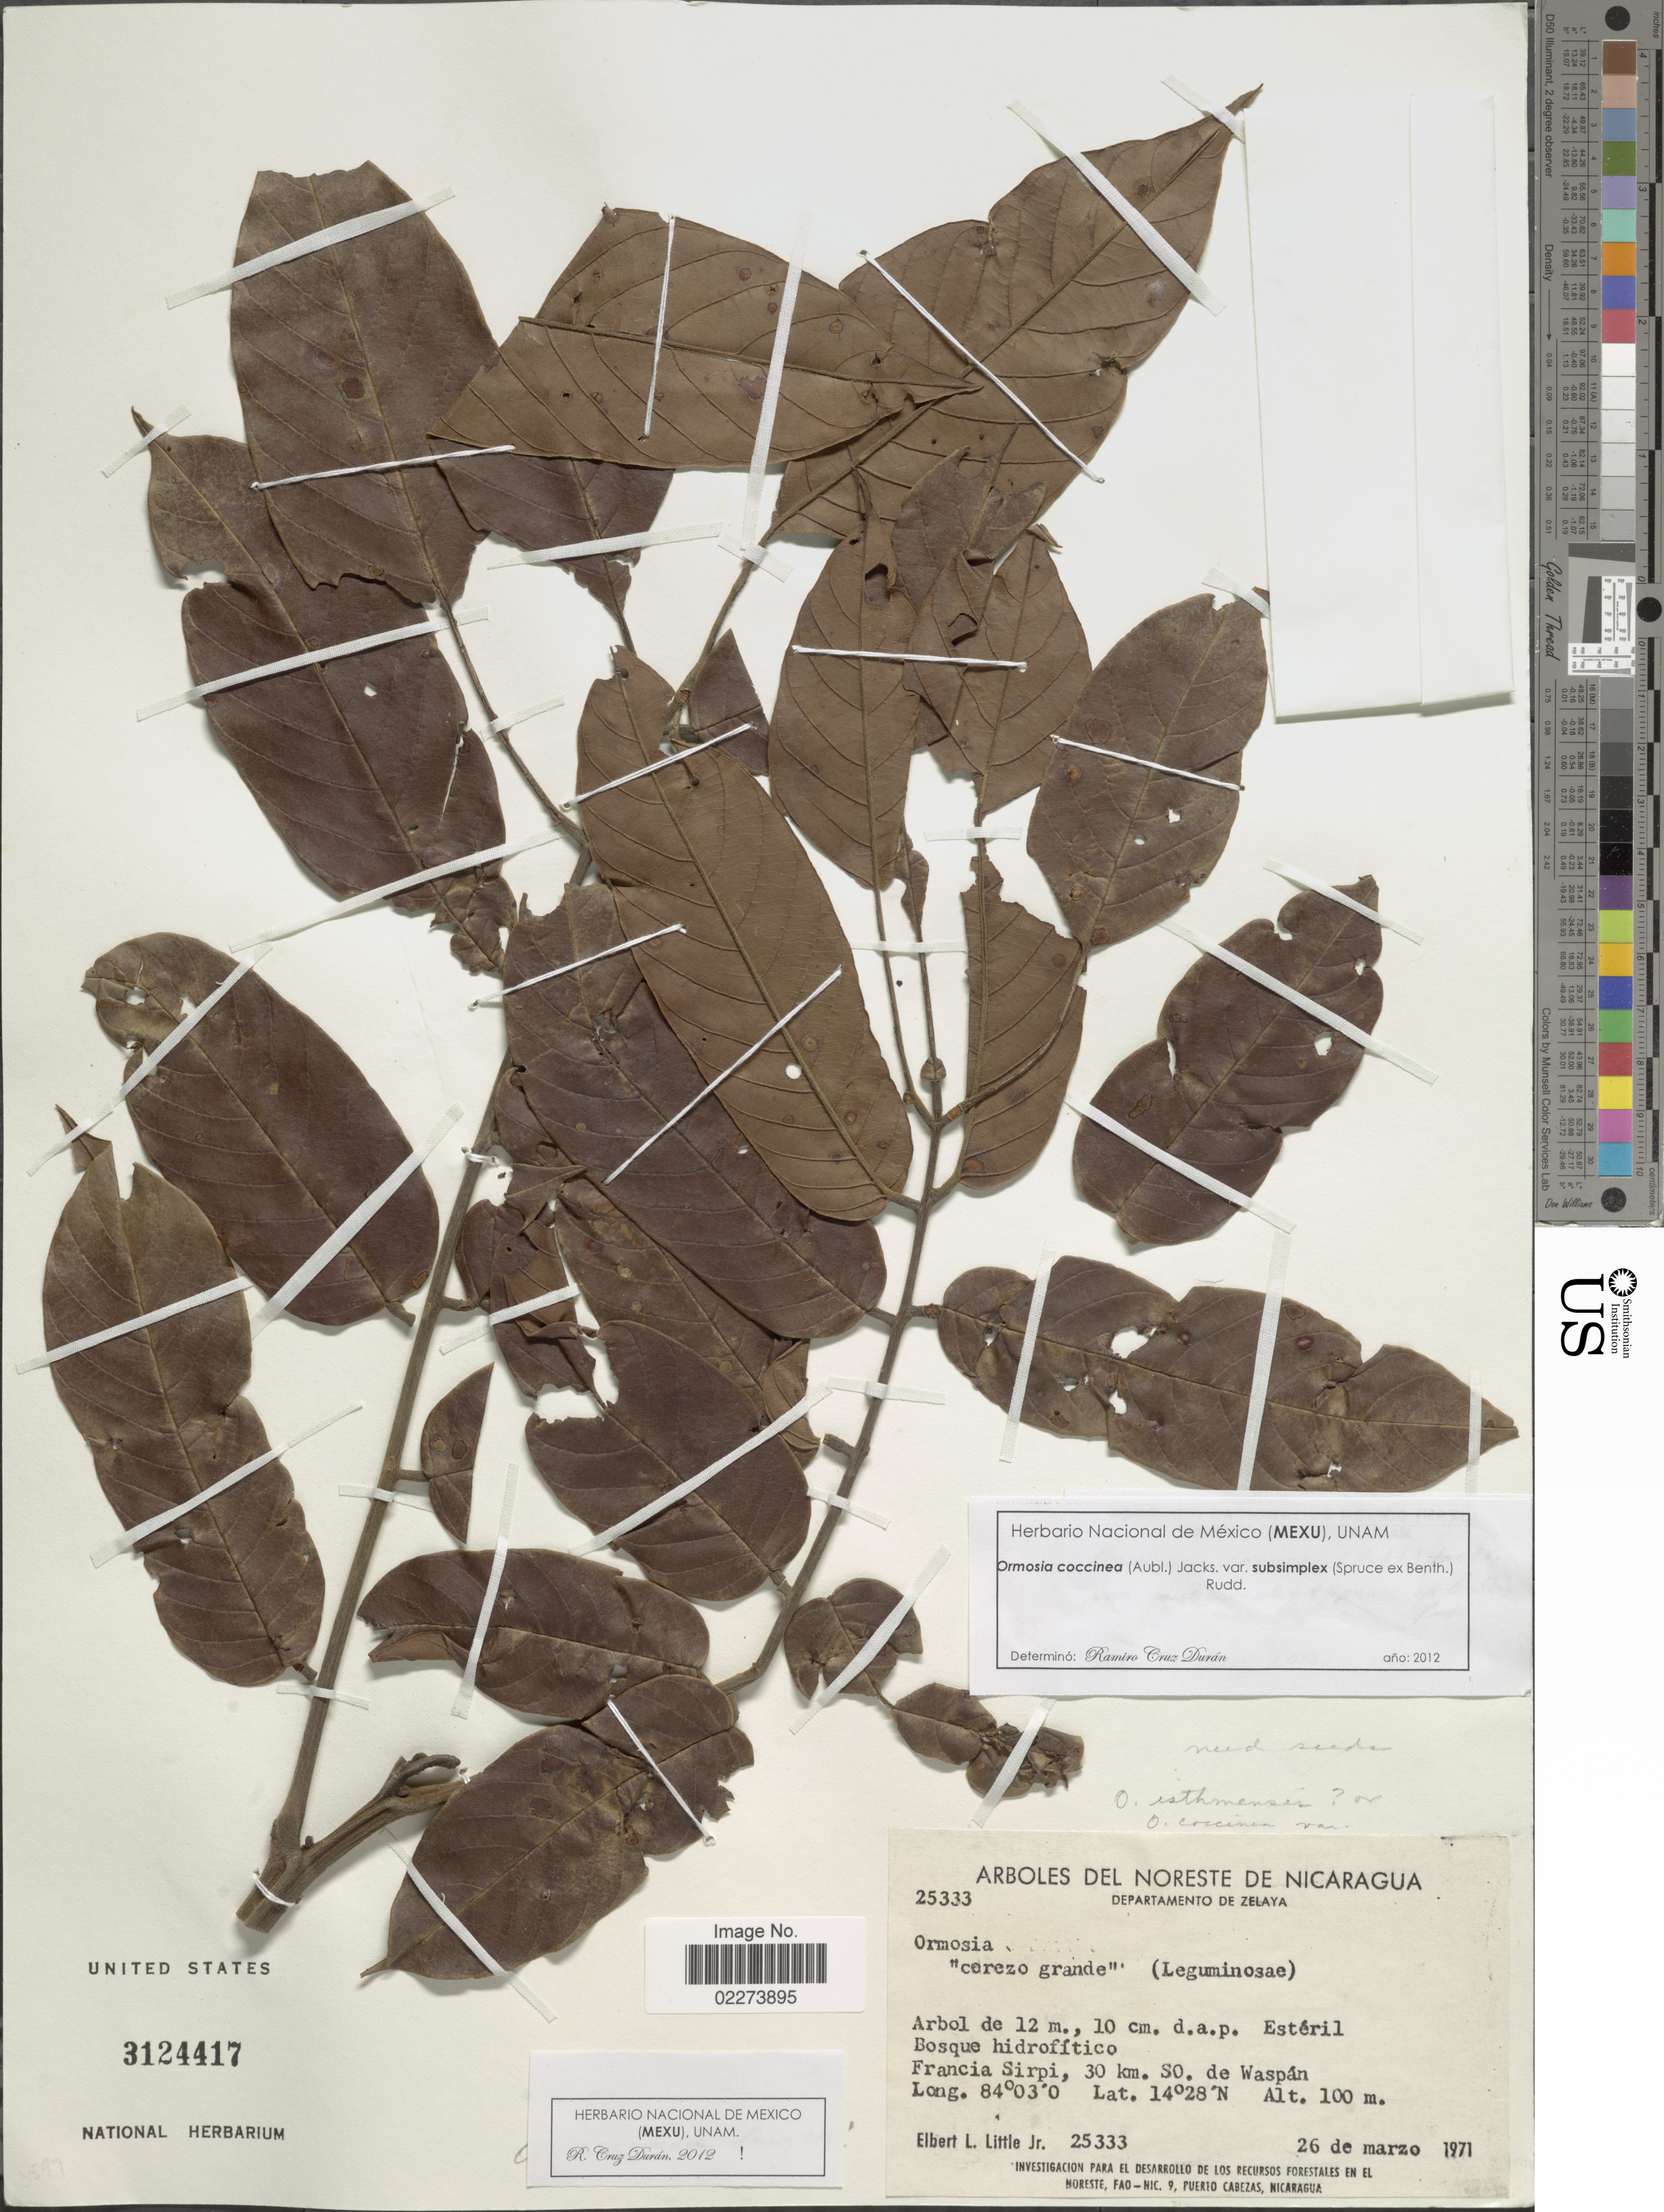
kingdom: Plantae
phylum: Tracheophyta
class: Magnoliopsida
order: Fabales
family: Fabaceae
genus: Ormosia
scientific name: Ormosia coccinea var. subsimplex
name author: (Spruce ex Benth.) Rudd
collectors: E. L. Little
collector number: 25333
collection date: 1971-03-26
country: Nicaragua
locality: Norteste De Nicaragua, Departamento De Zelaya, Francia Sirpi, 30 km. SO. de Waspán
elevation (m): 100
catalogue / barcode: US 3124417